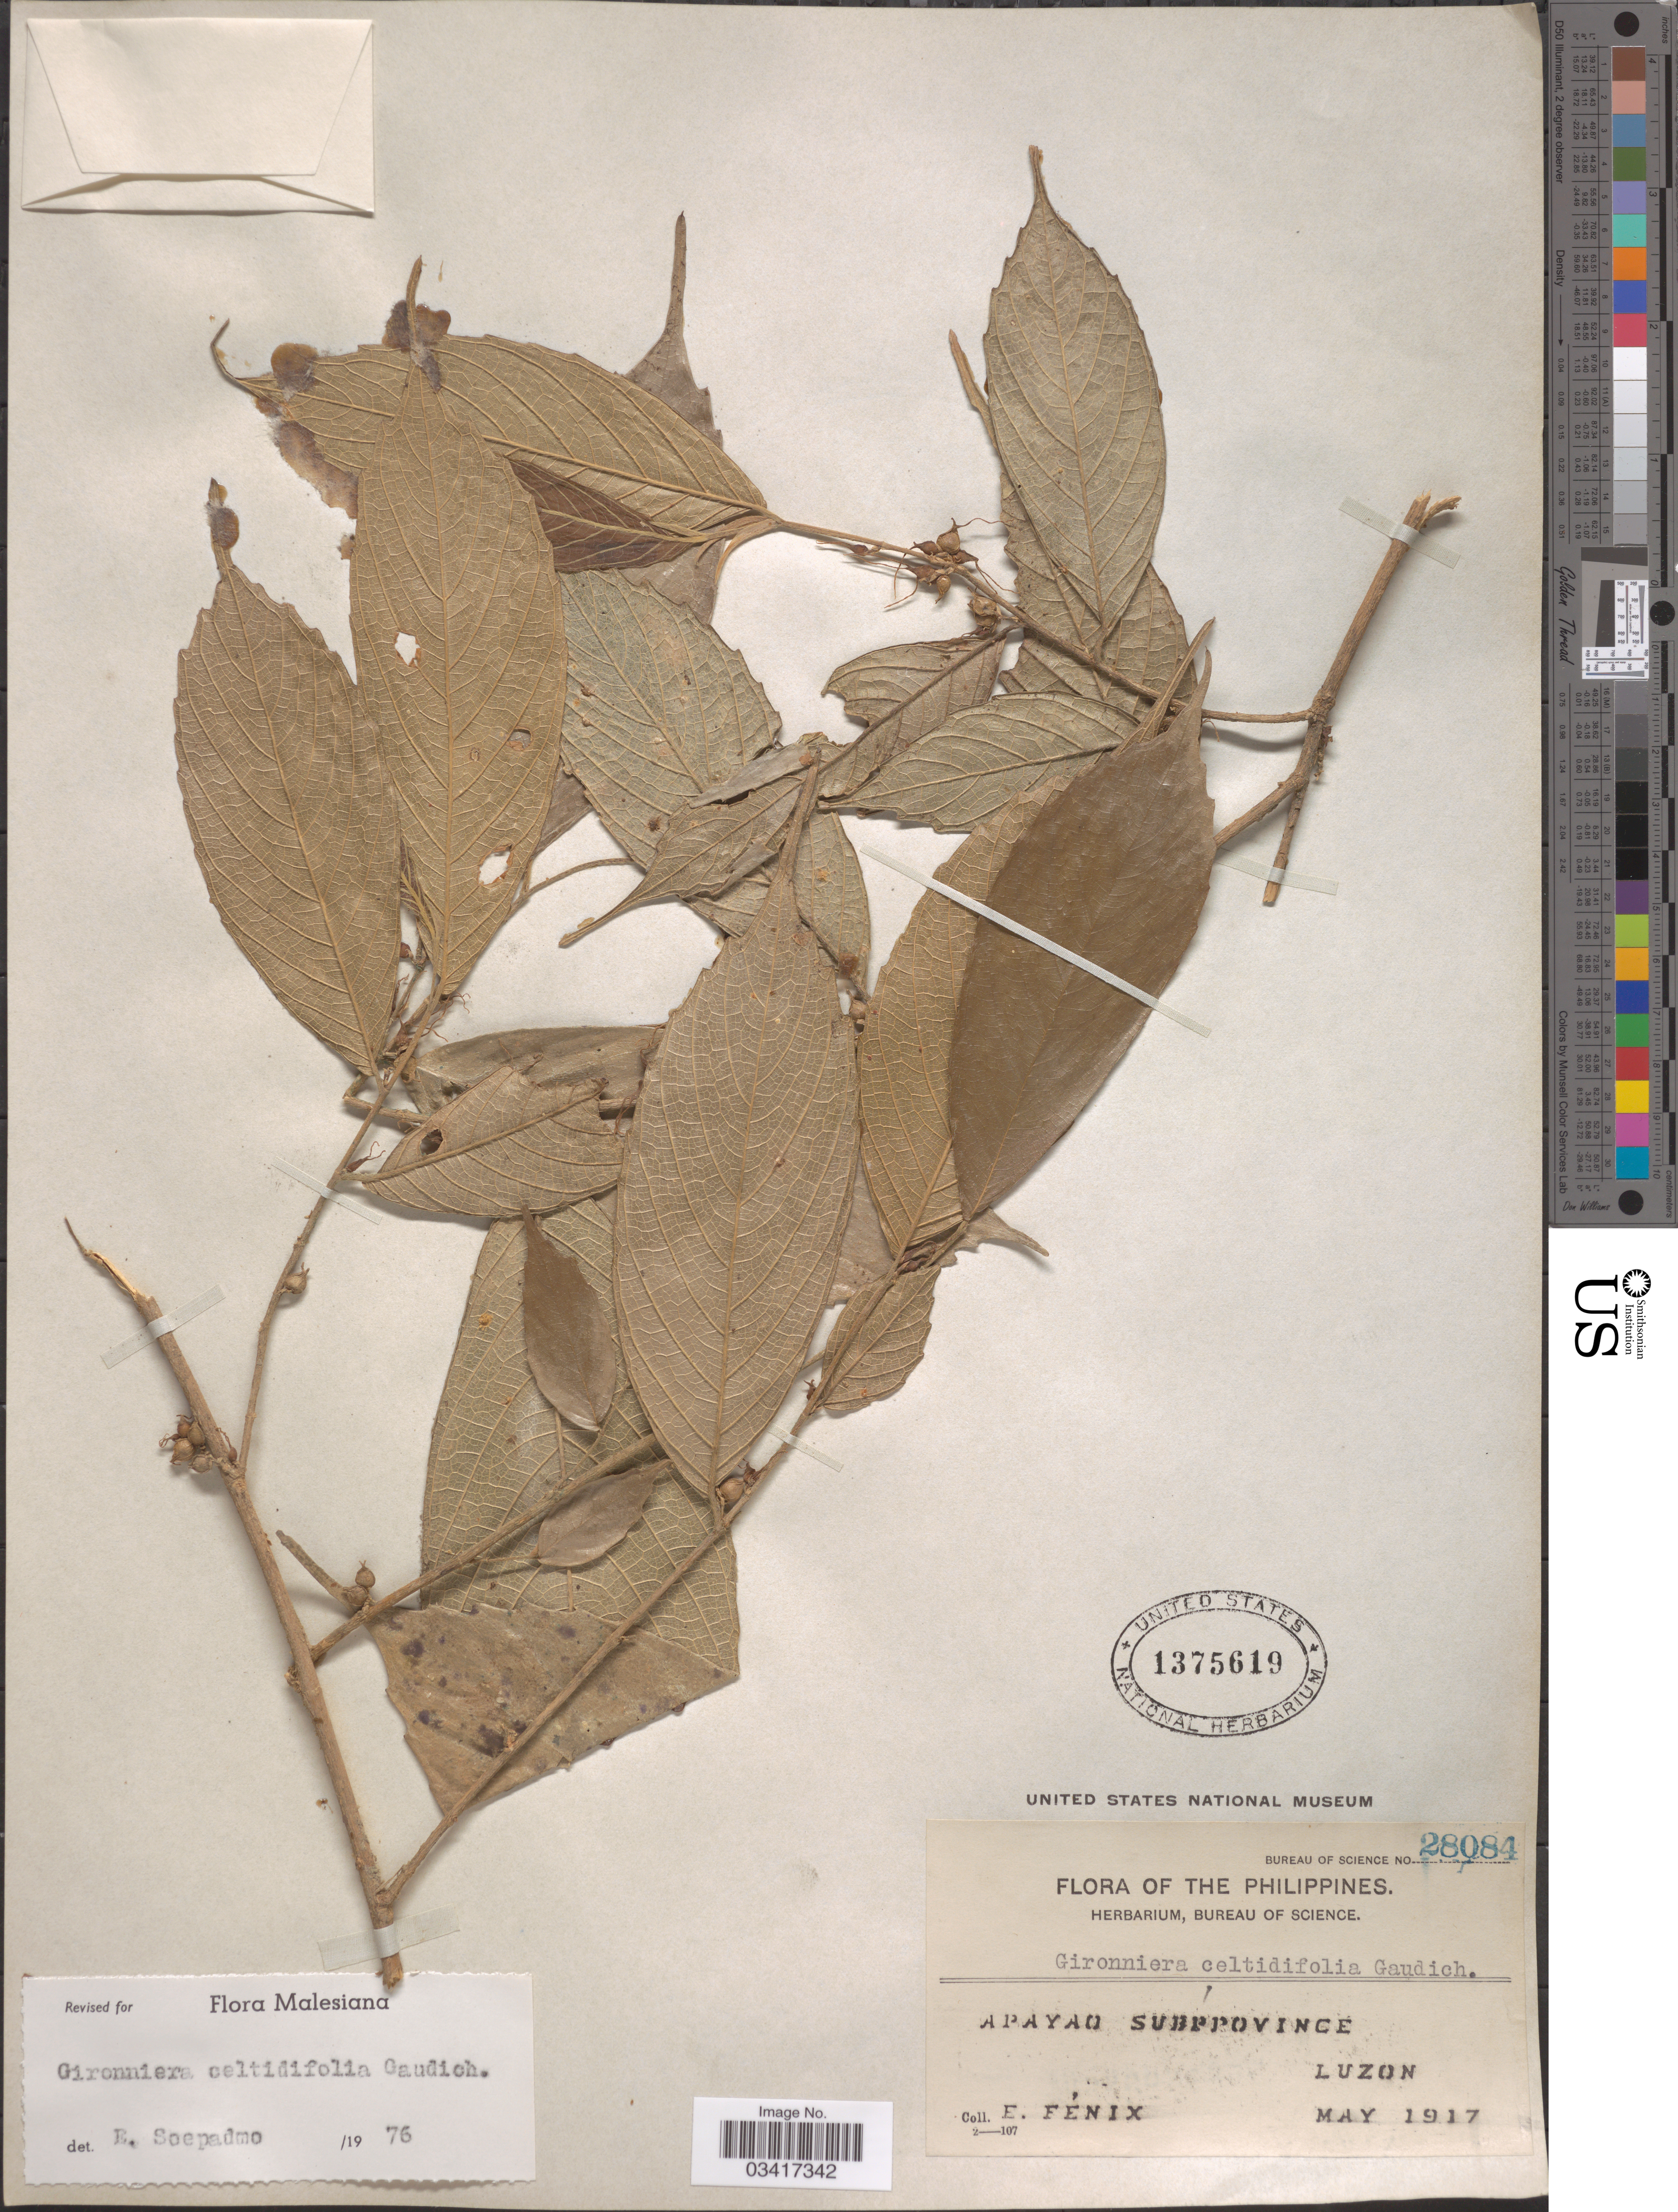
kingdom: Plantae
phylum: Tracheophyta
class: Magnoliopsida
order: Rosales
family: Cannabaceae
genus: Gironniera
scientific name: Gironniera celtidifolia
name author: Gaudich.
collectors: E. Fénix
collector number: Bureau of Science 28084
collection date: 1917-05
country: Philippines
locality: Apayao Subprovince, Luzon.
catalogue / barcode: US 1375619